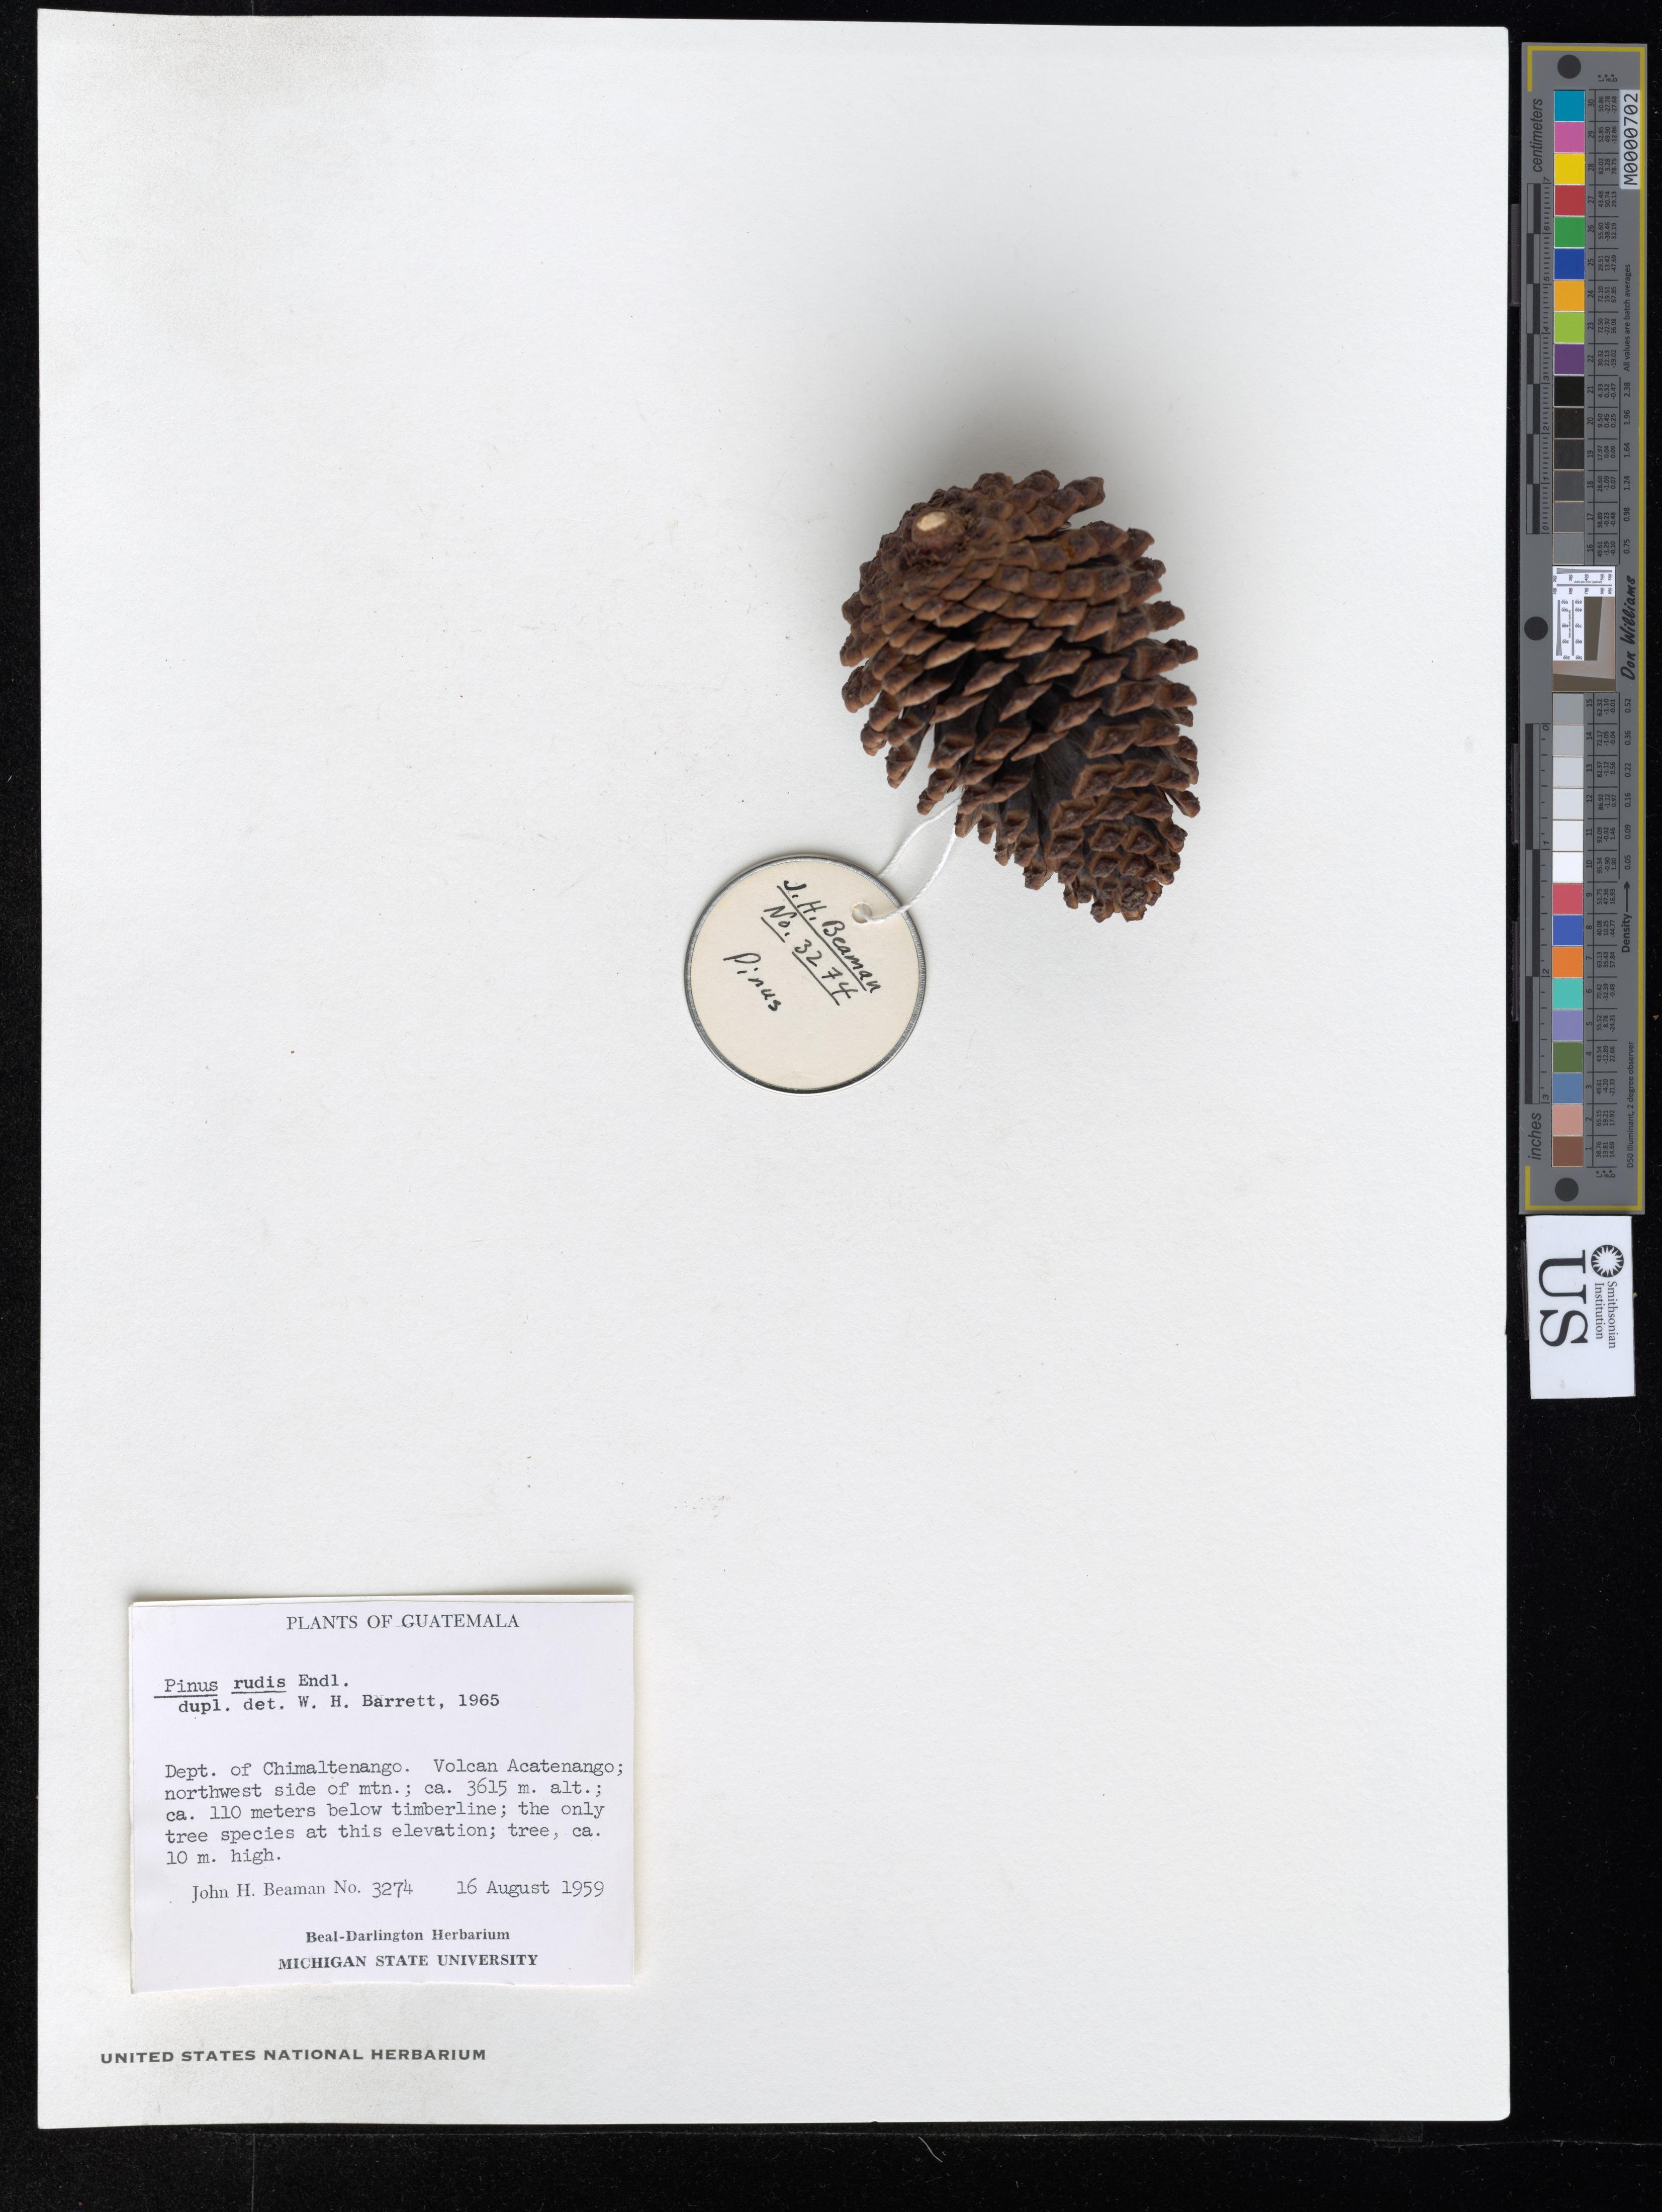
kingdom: Plantae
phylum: Tracheophyta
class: Pinopsida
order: Pinales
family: Pinaceae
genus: Pinus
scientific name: Pinus hartwegii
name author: Lindl.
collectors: J. H. Beaman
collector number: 3274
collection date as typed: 16 Aug 1959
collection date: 1959-08-16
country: Guatemala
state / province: Chimaltenango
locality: Volcán Acatenango; northwest side of mountain.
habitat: Ca. 110 meters below timberline; the only tree species at this elevation.